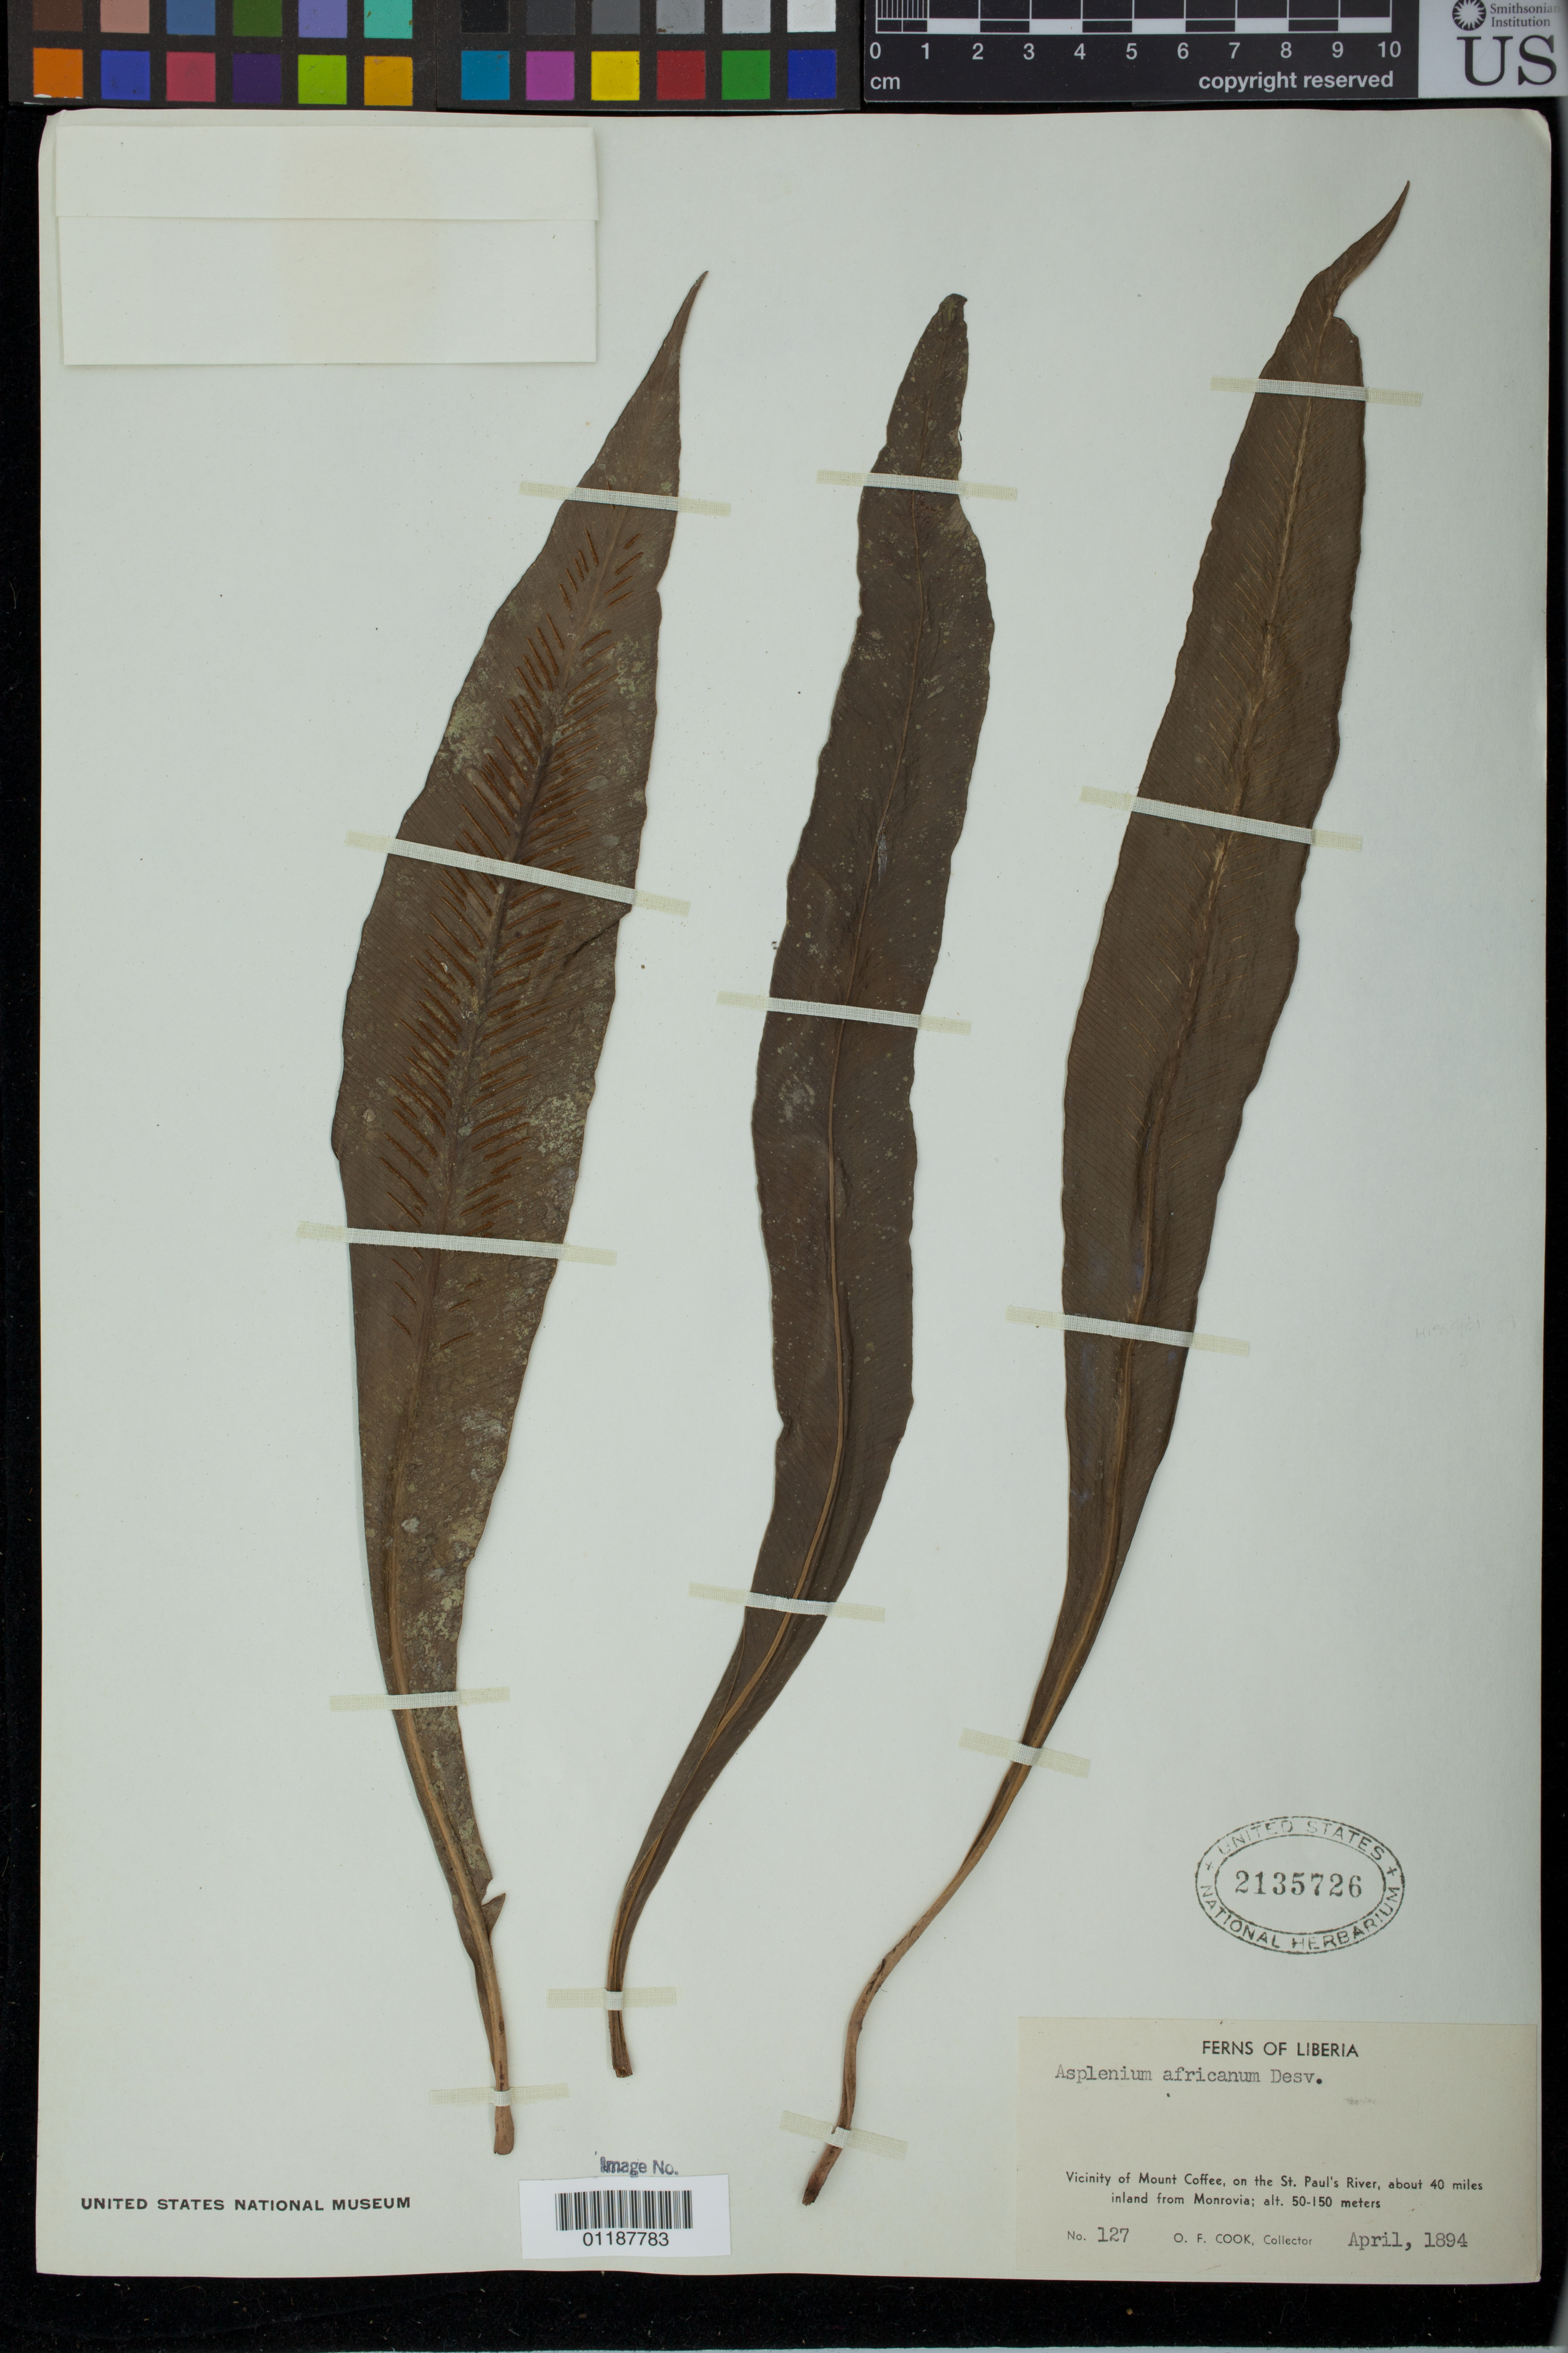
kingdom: Plantae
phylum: Tracheophyta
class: Polypodiopsida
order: Polypodiales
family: Aspleniaceae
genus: Asplenium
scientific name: Asplenium africanum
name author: Desv.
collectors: O. F. Cook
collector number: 127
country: Liberia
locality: Vicinity of Mount Coffee, on the St. Paul's River, about 40 mi. inland from Monrovia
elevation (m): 50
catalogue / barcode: US 2135726